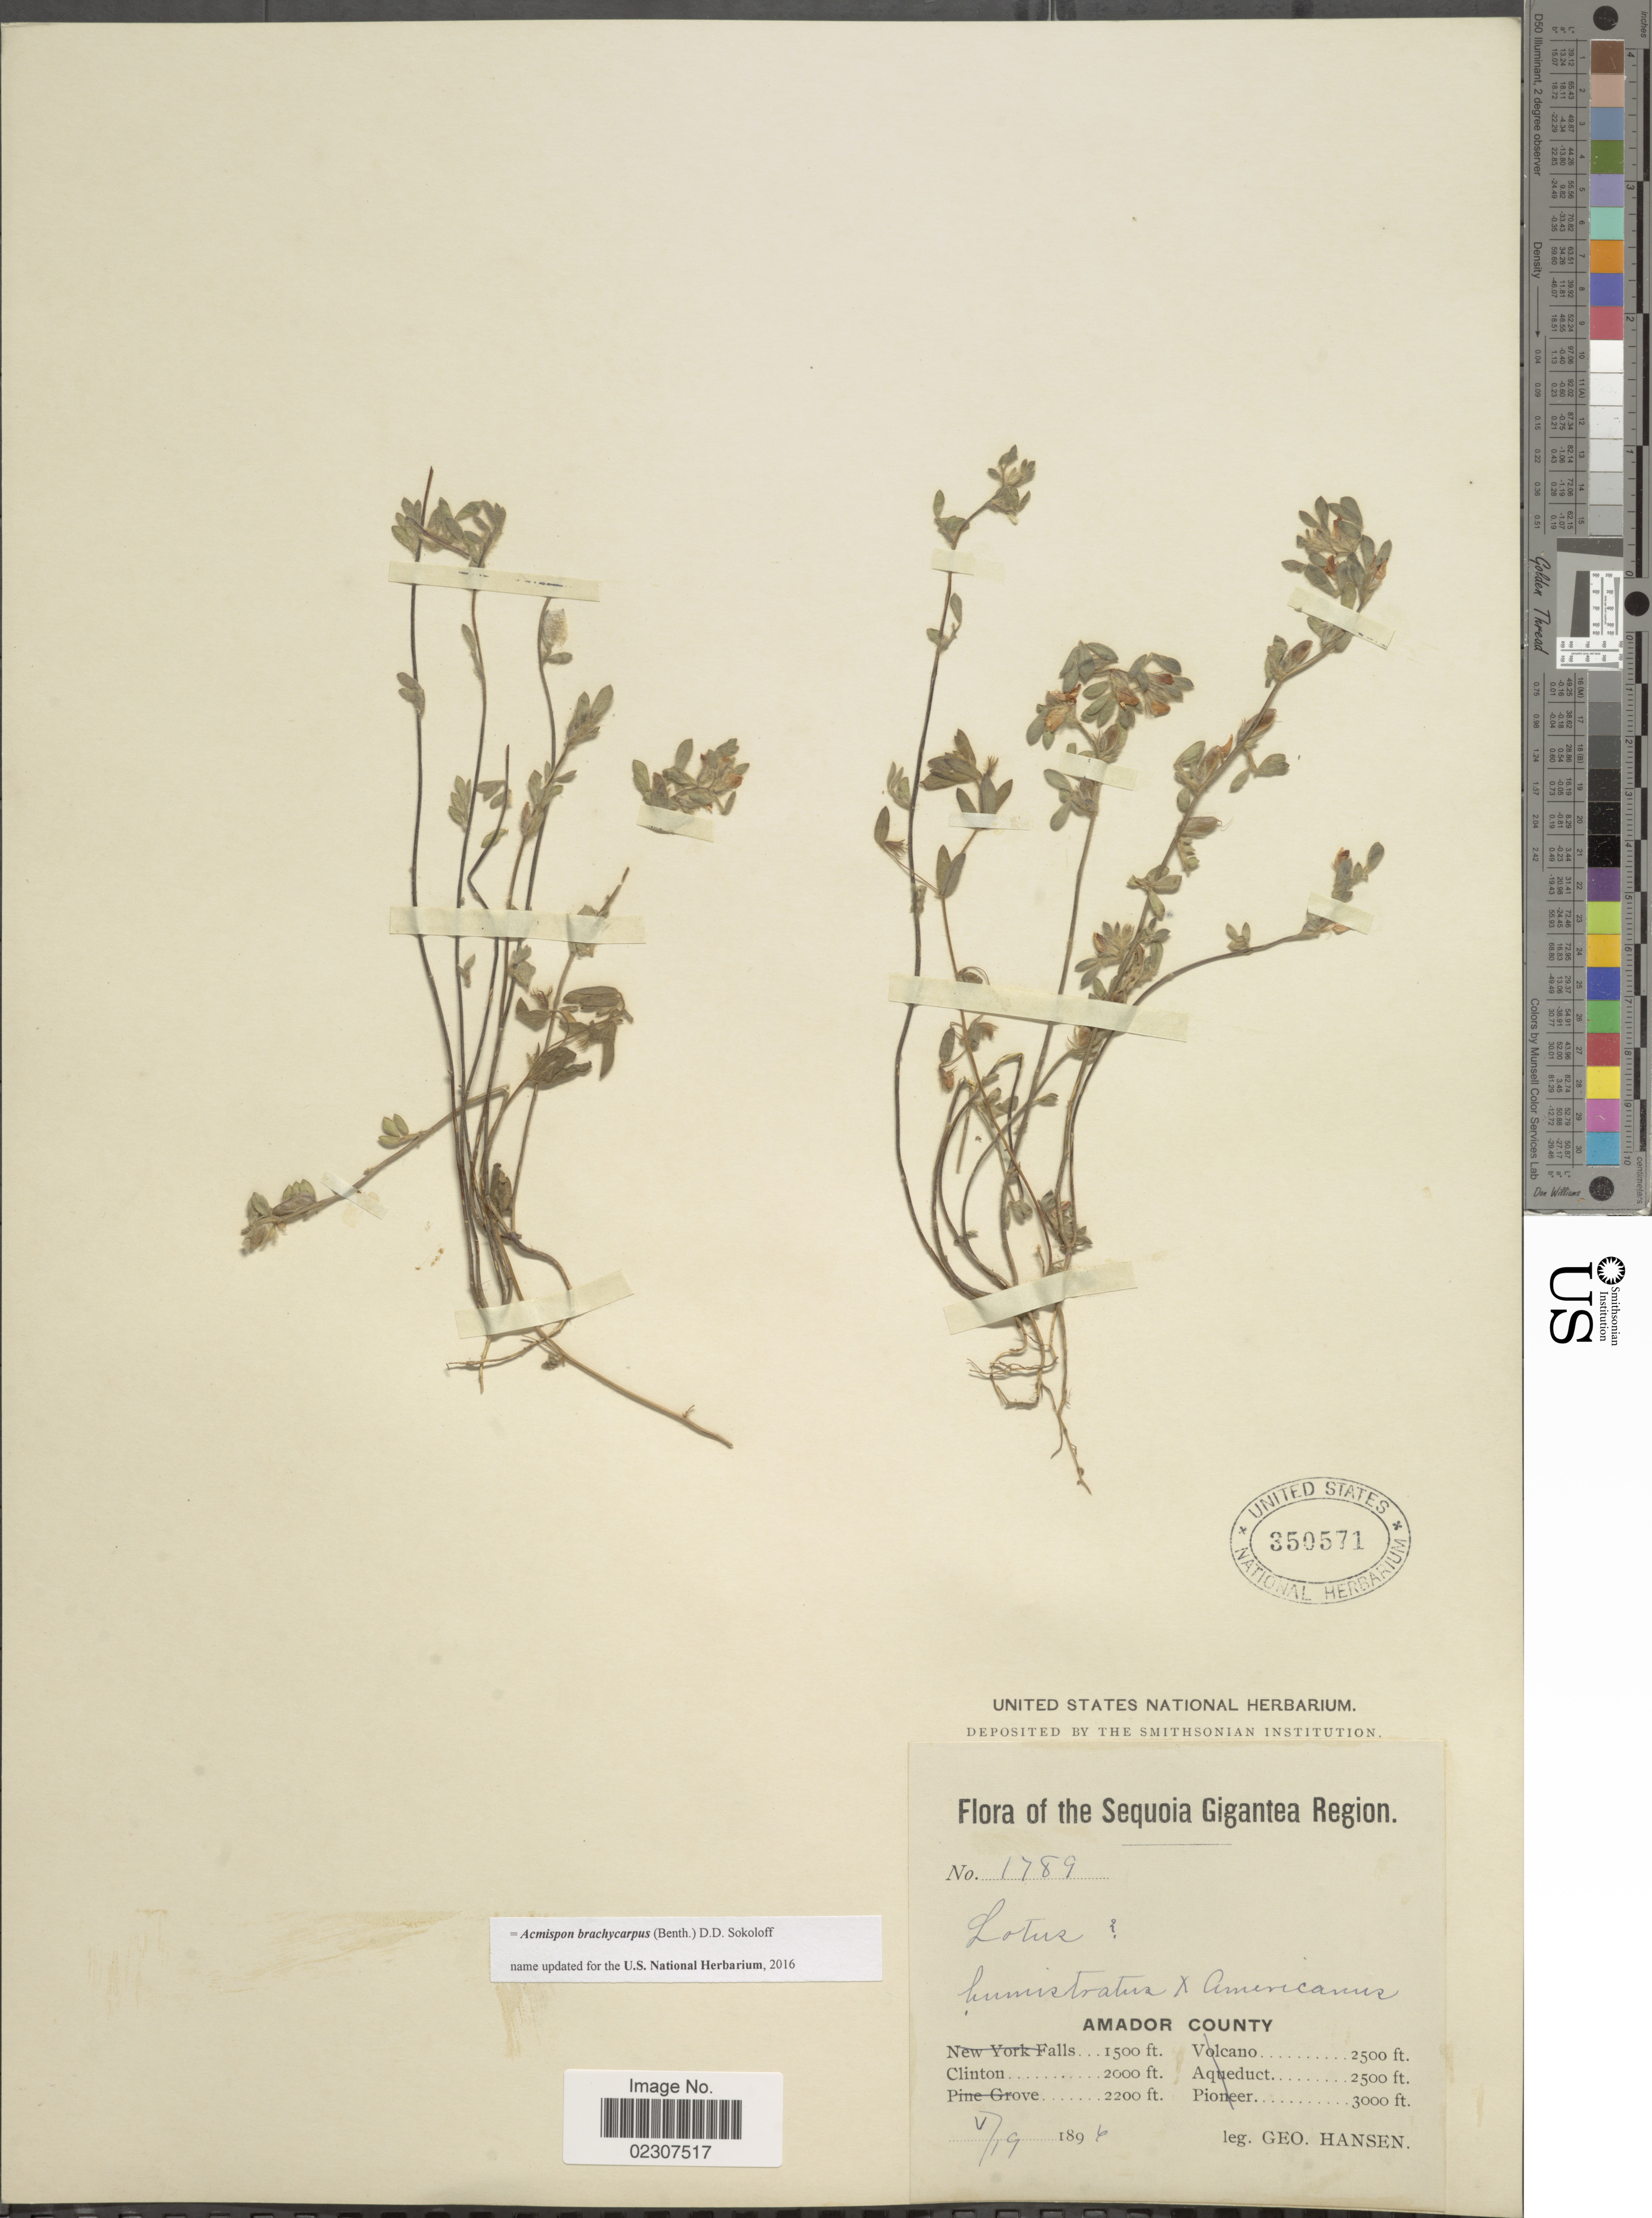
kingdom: Plantae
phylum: Tracheophyta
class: Magnoliopsida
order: Fabales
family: Fabaceae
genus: Acmispon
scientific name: Acmispon brachycarpus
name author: (Benth.) D.D. Sokoloff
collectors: G. Hansen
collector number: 1789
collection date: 1896-05-19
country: United States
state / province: California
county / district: Amador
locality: The Sequoia Gigantea Region, Amador County, Clinton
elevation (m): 610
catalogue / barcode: US 350571